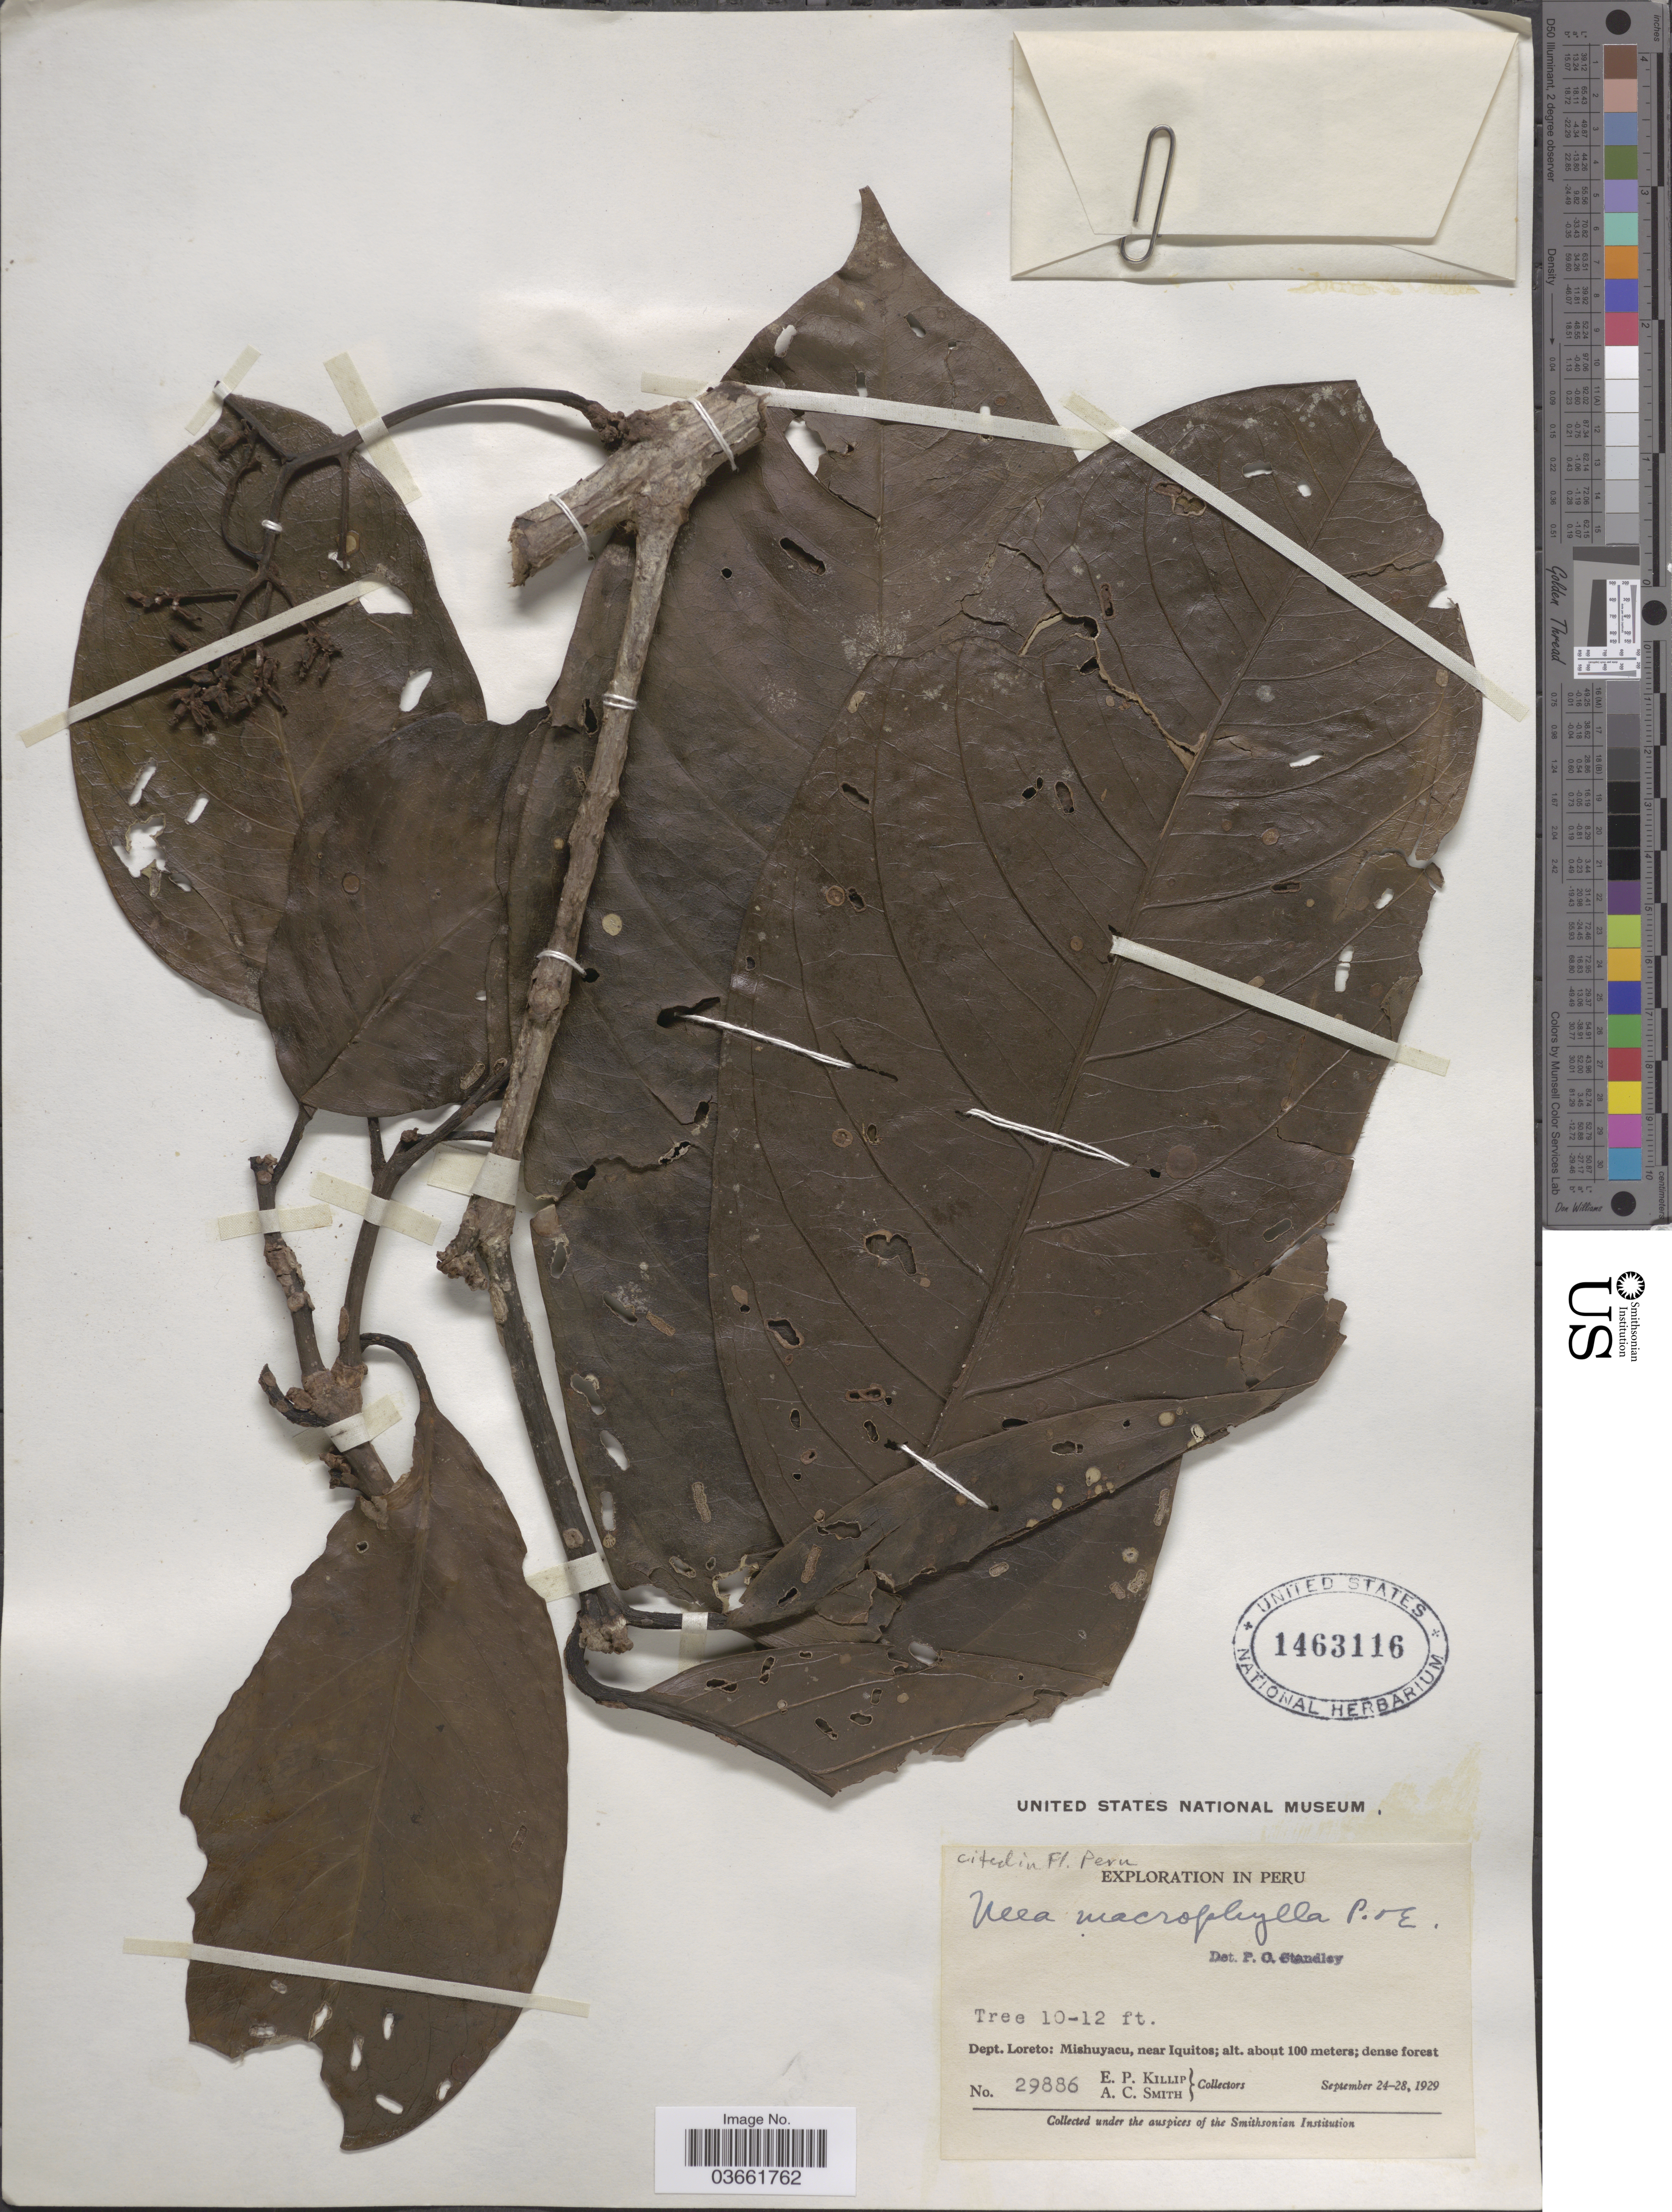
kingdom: Plantae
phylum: Tracheophyta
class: Magnoliopsida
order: Caryophyllales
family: Nyctaginaceae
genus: Neea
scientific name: Neea macrophylla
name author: Britton ex Rusby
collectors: E. P. Killip & A. C. Smith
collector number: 29886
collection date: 1929-09-24/1929-09-28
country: Peru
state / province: Loreto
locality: Dept. Loreto: Mishuyacu, near Iquitos.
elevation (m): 100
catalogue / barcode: US 1463116